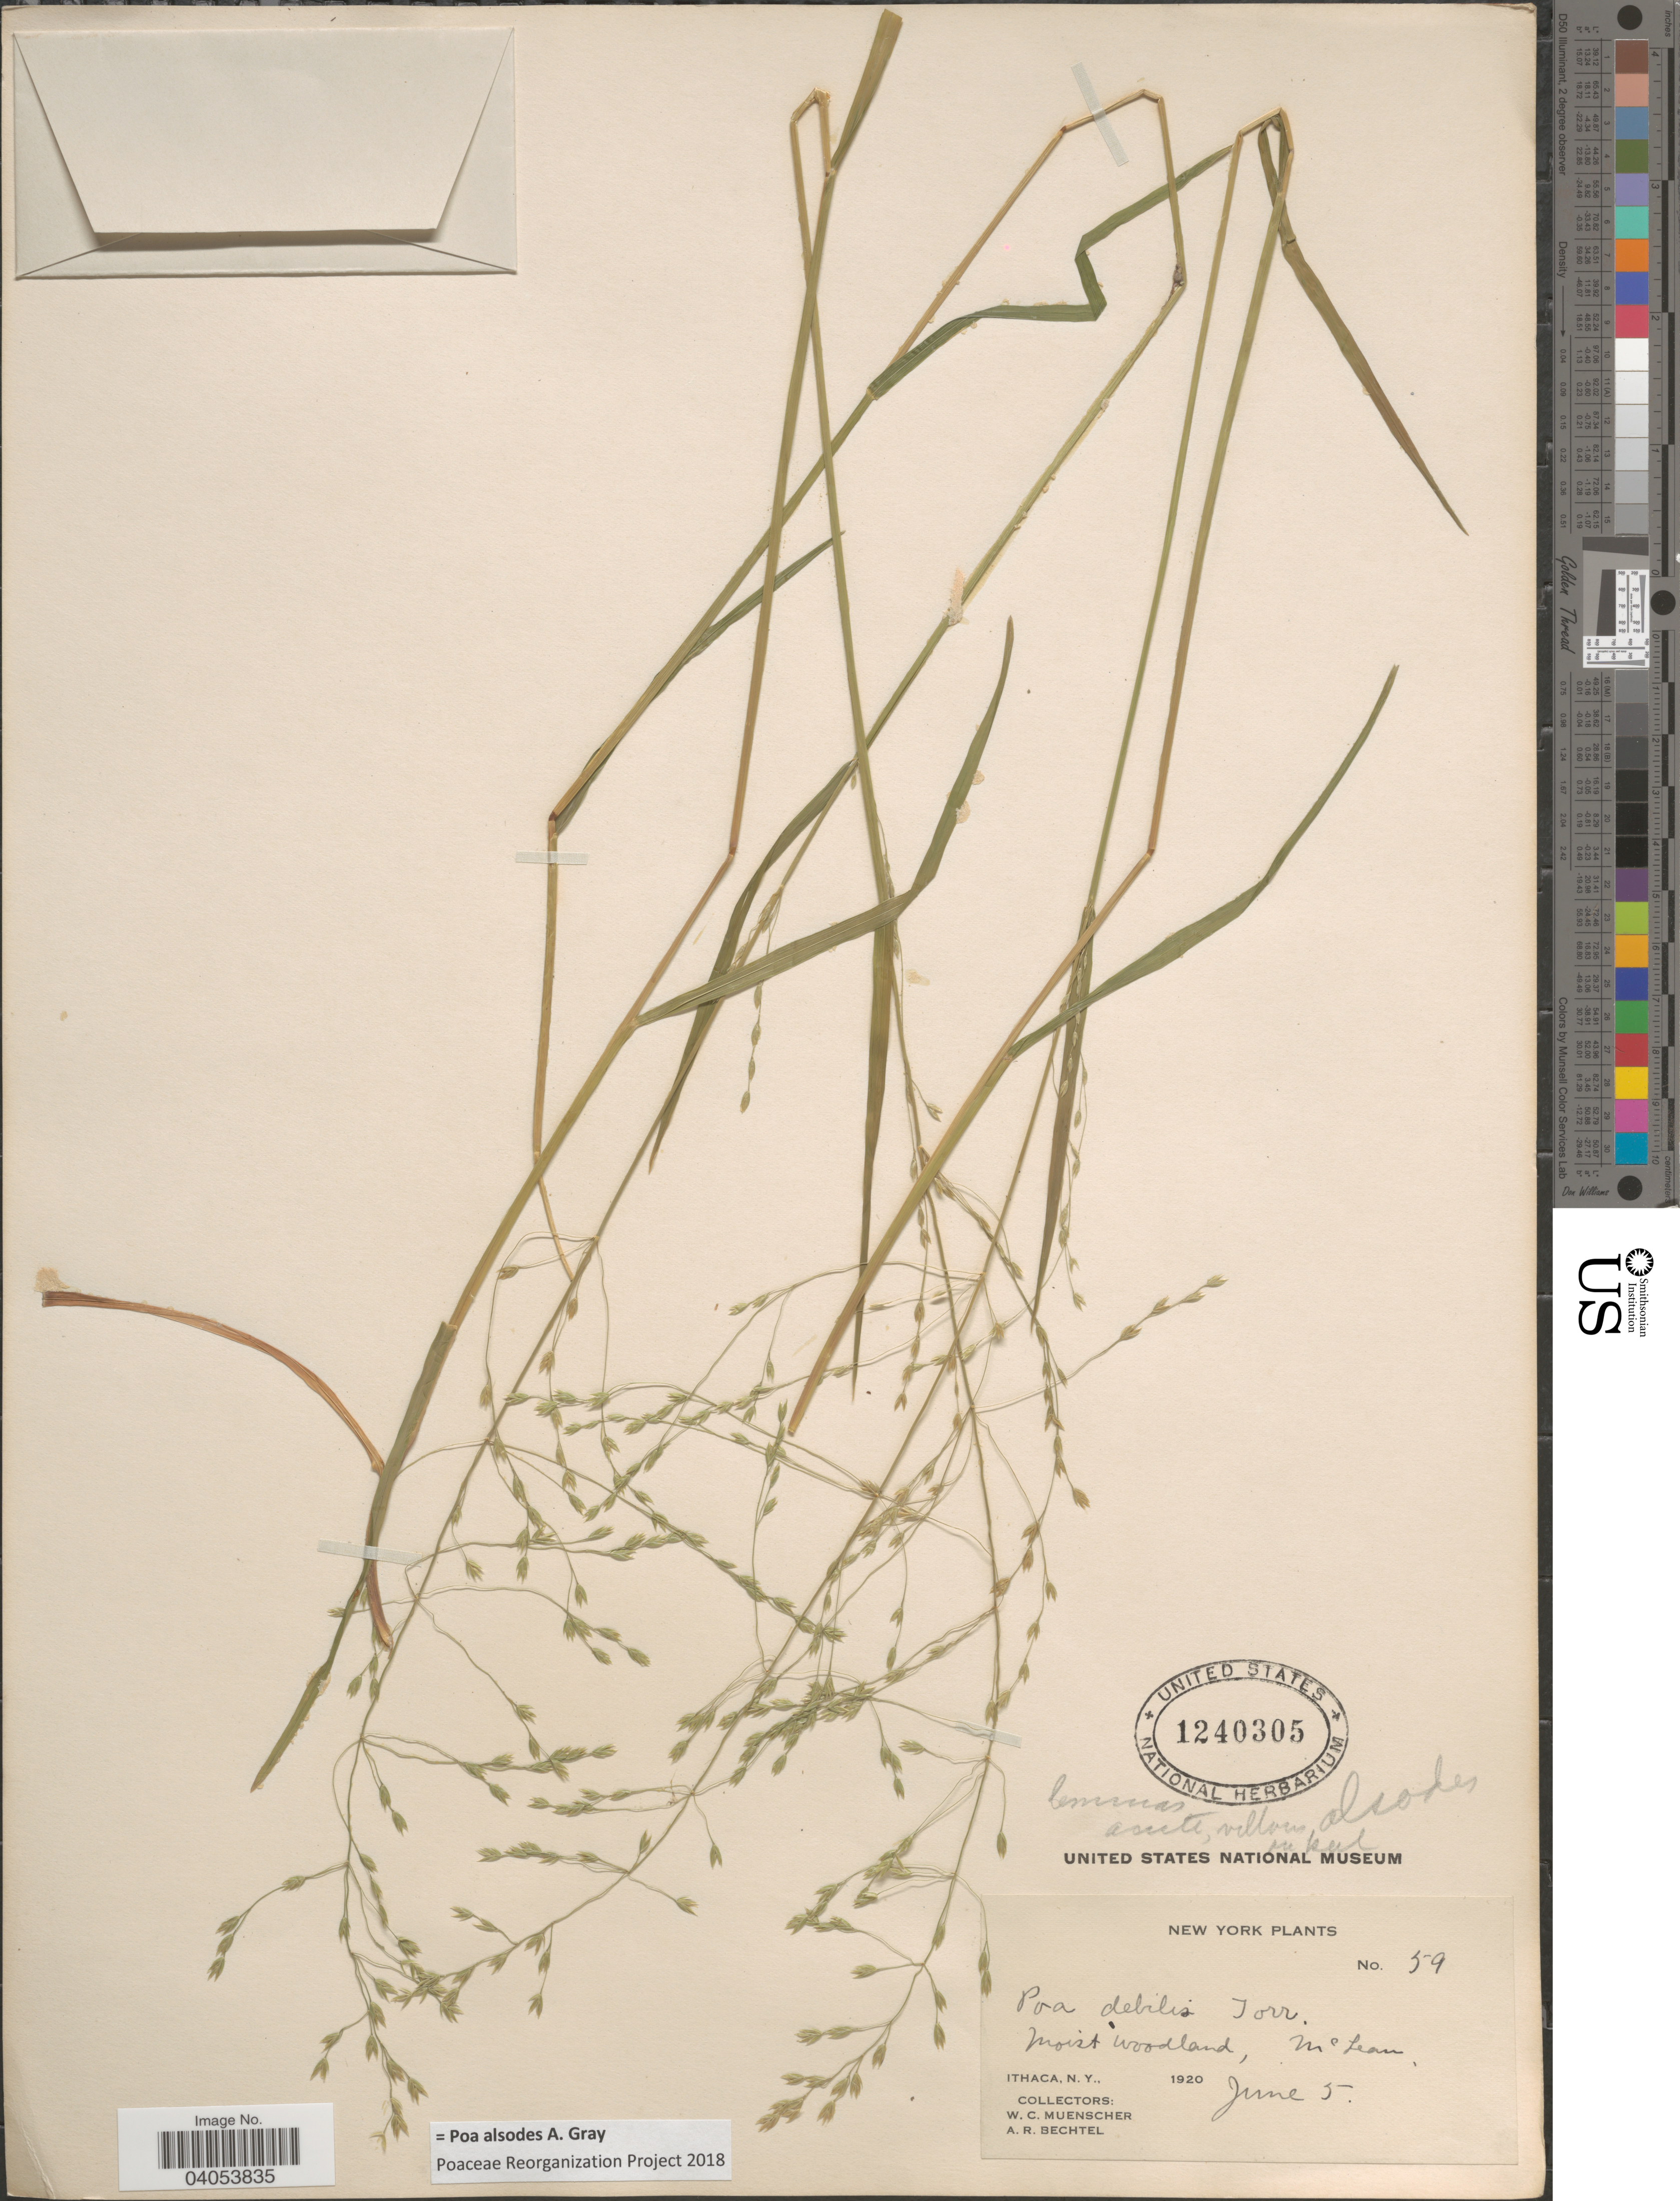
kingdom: Plantae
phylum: Tracheophyta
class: Liliopsida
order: Poales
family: Poaceae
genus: Poa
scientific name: Poa alsodes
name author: A. Gray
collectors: W. Muenscher & A. Bechtel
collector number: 59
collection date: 1920-06-05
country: United States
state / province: New York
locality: Mc Lean. Ithaca.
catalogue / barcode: US 1240305